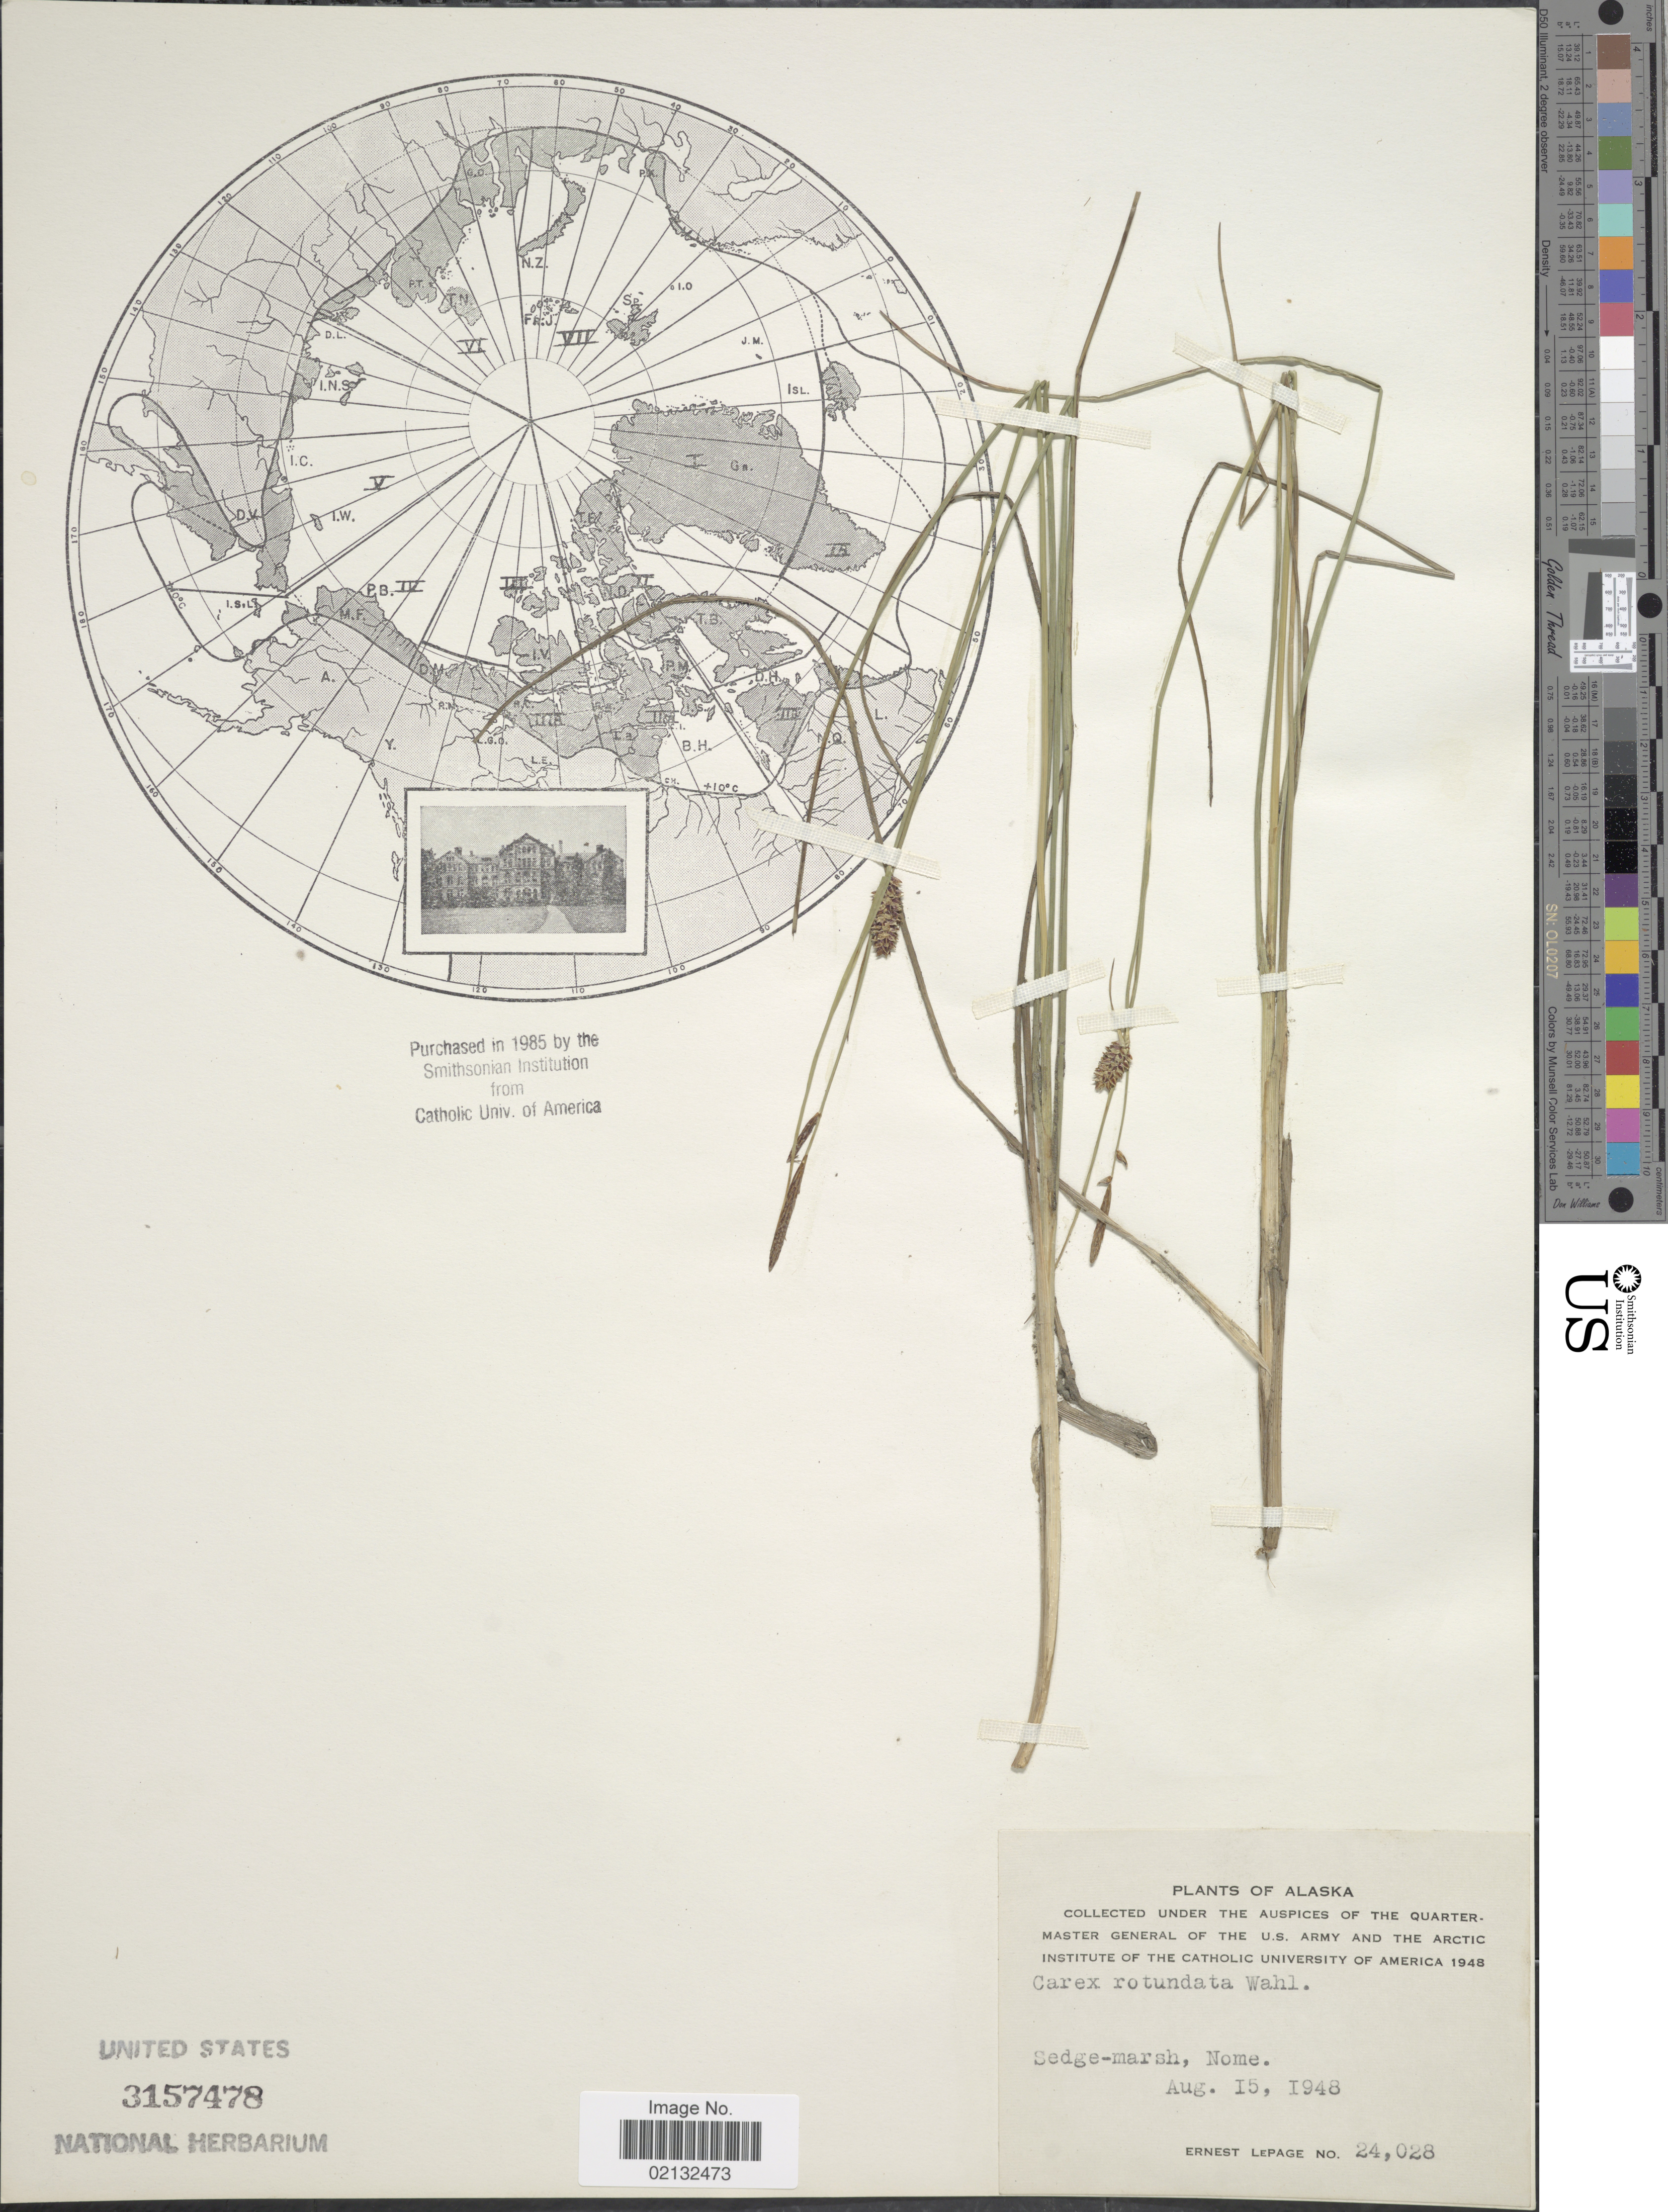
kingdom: Plantae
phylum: Tracheophyta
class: Liliopsida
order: Poales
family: Cyperaceae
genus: Carex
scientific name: Carex rotundata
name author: Wahlenb.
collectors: E. Lepage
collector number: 24028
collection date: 1948-08-15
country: United States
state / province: Alaska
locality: Nome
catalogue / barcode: US 3157478